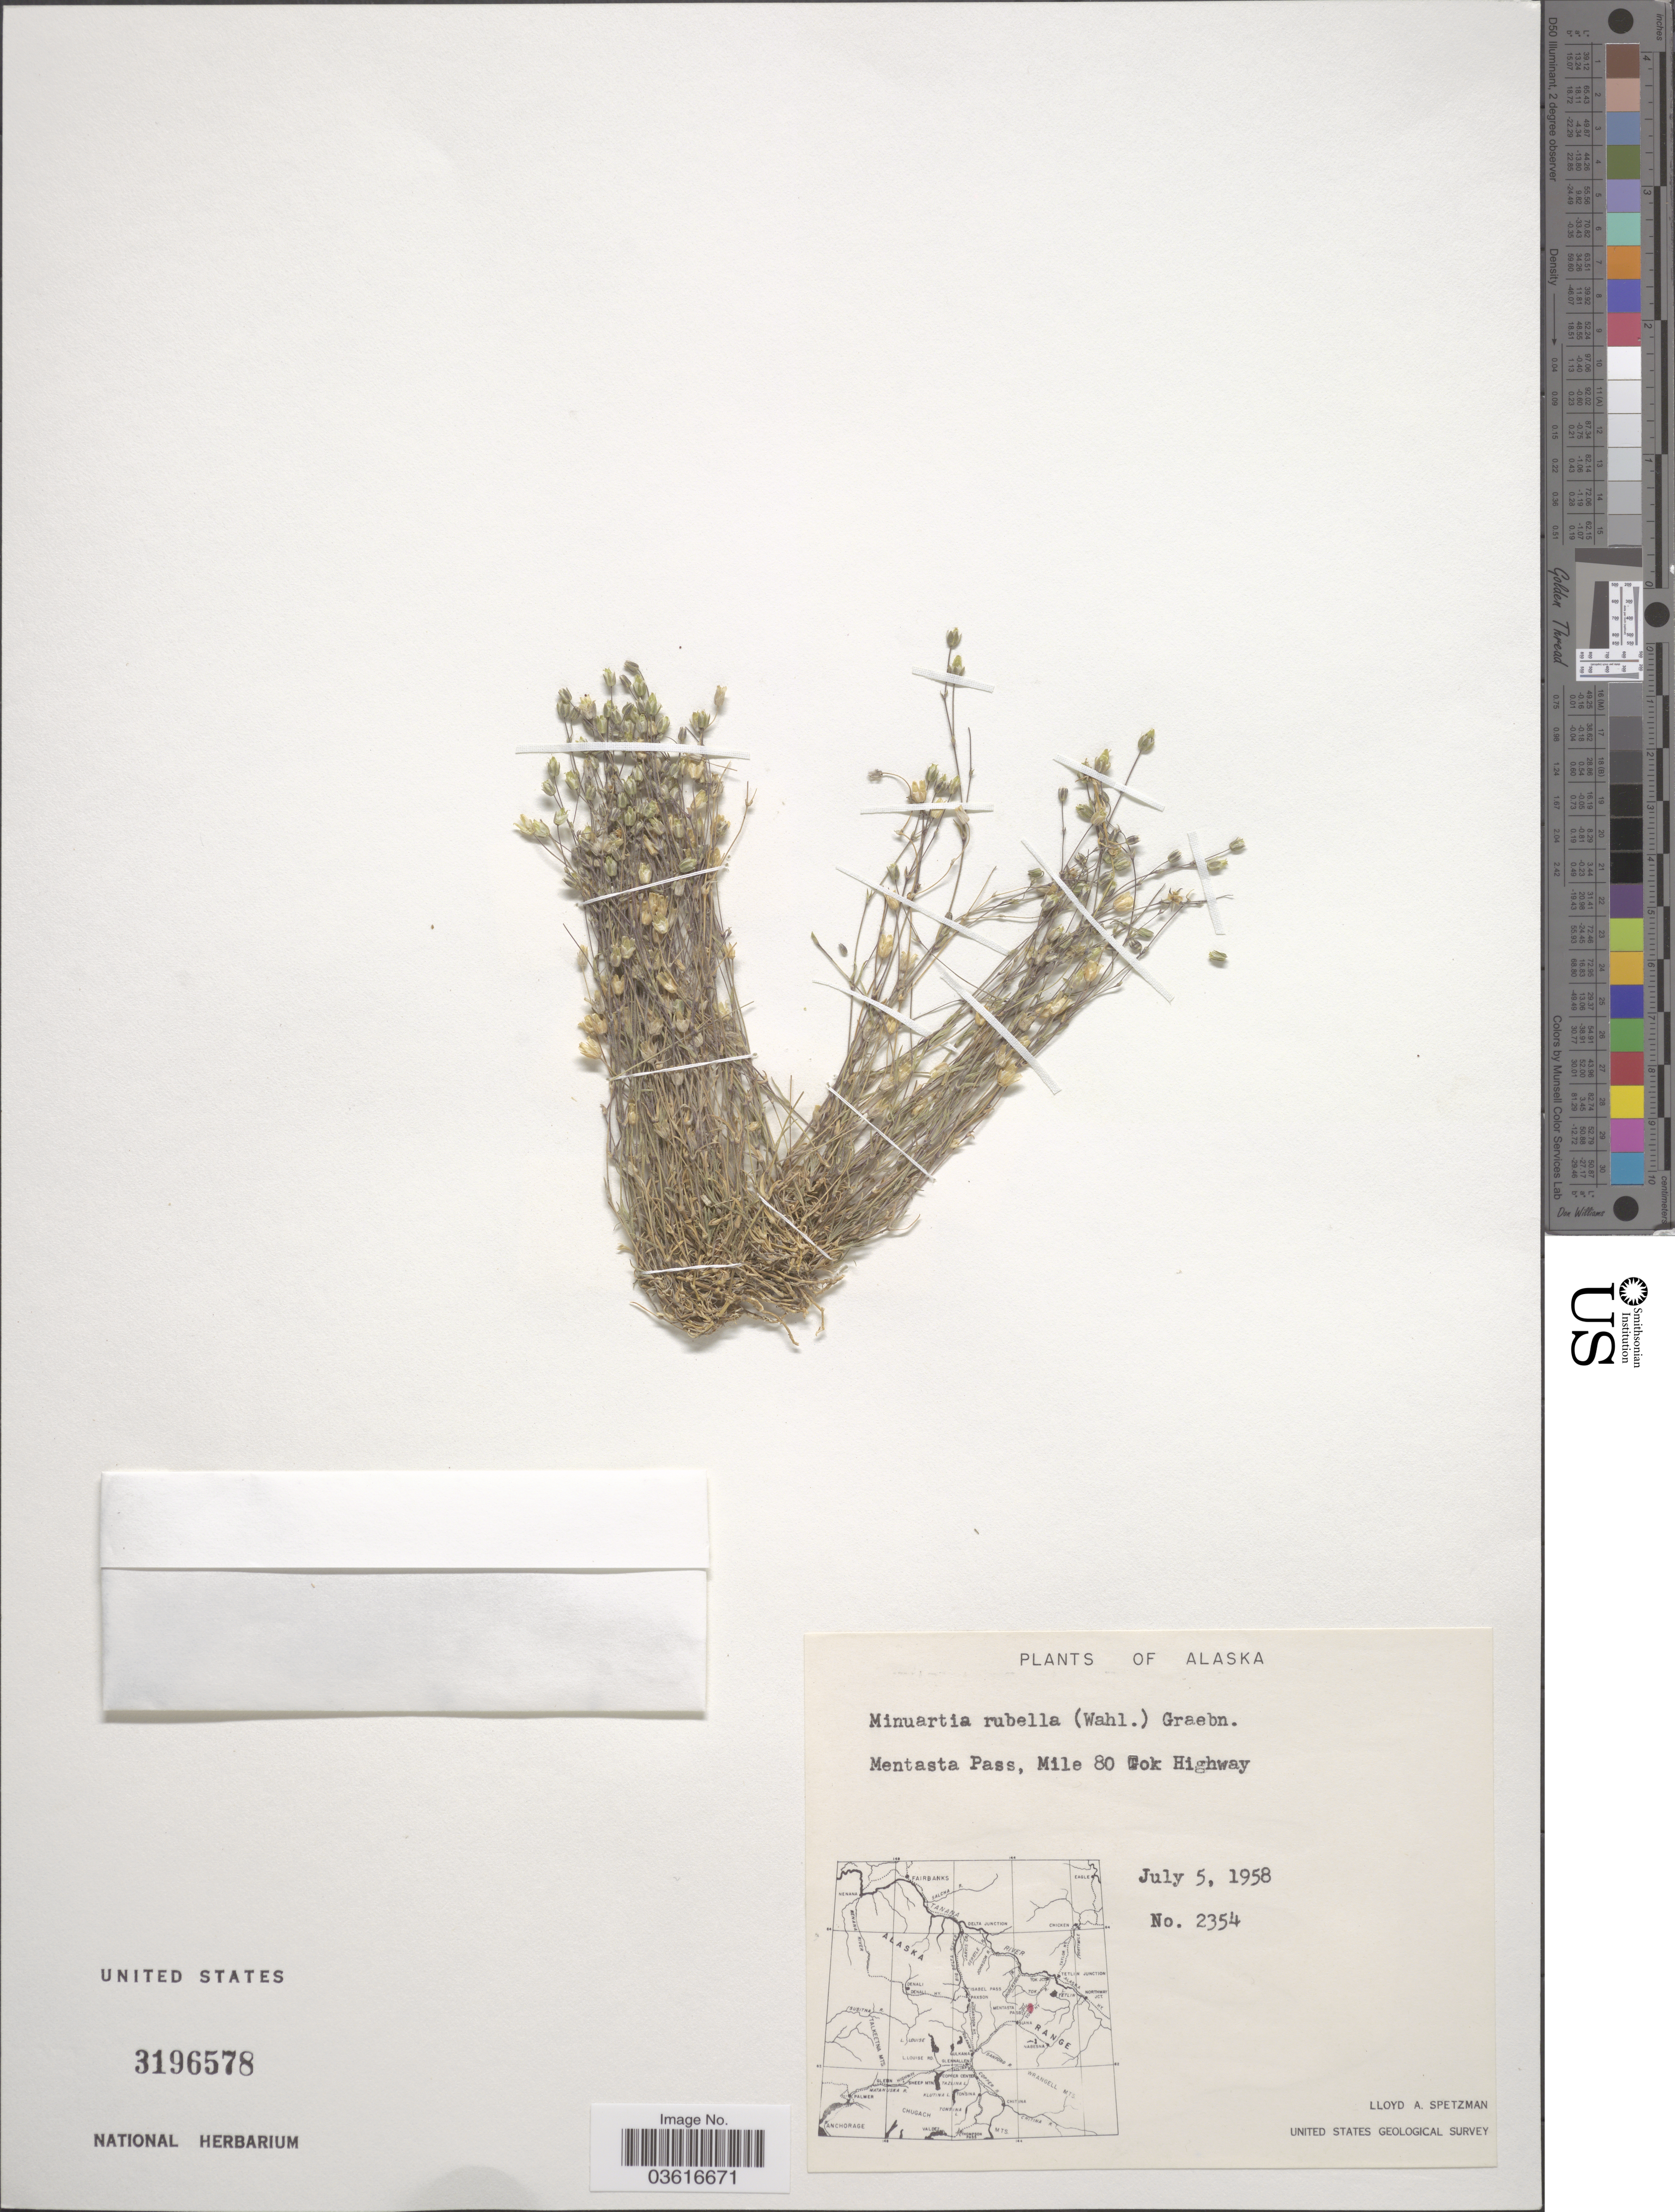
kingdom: Plantae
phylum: Tracheophyta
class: Magnoliopsida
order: Caryophyllales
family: Caryophyllaceae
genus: Minuartia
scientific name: Minuartia rubella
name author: (Wahlenb.) Hiern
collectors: L. Spetzman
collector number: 2354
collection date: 1958-07-05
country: United States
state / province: Alaska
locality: Mentasta Pass, Mile 80 Tok Highway.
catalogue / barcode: US 3196578